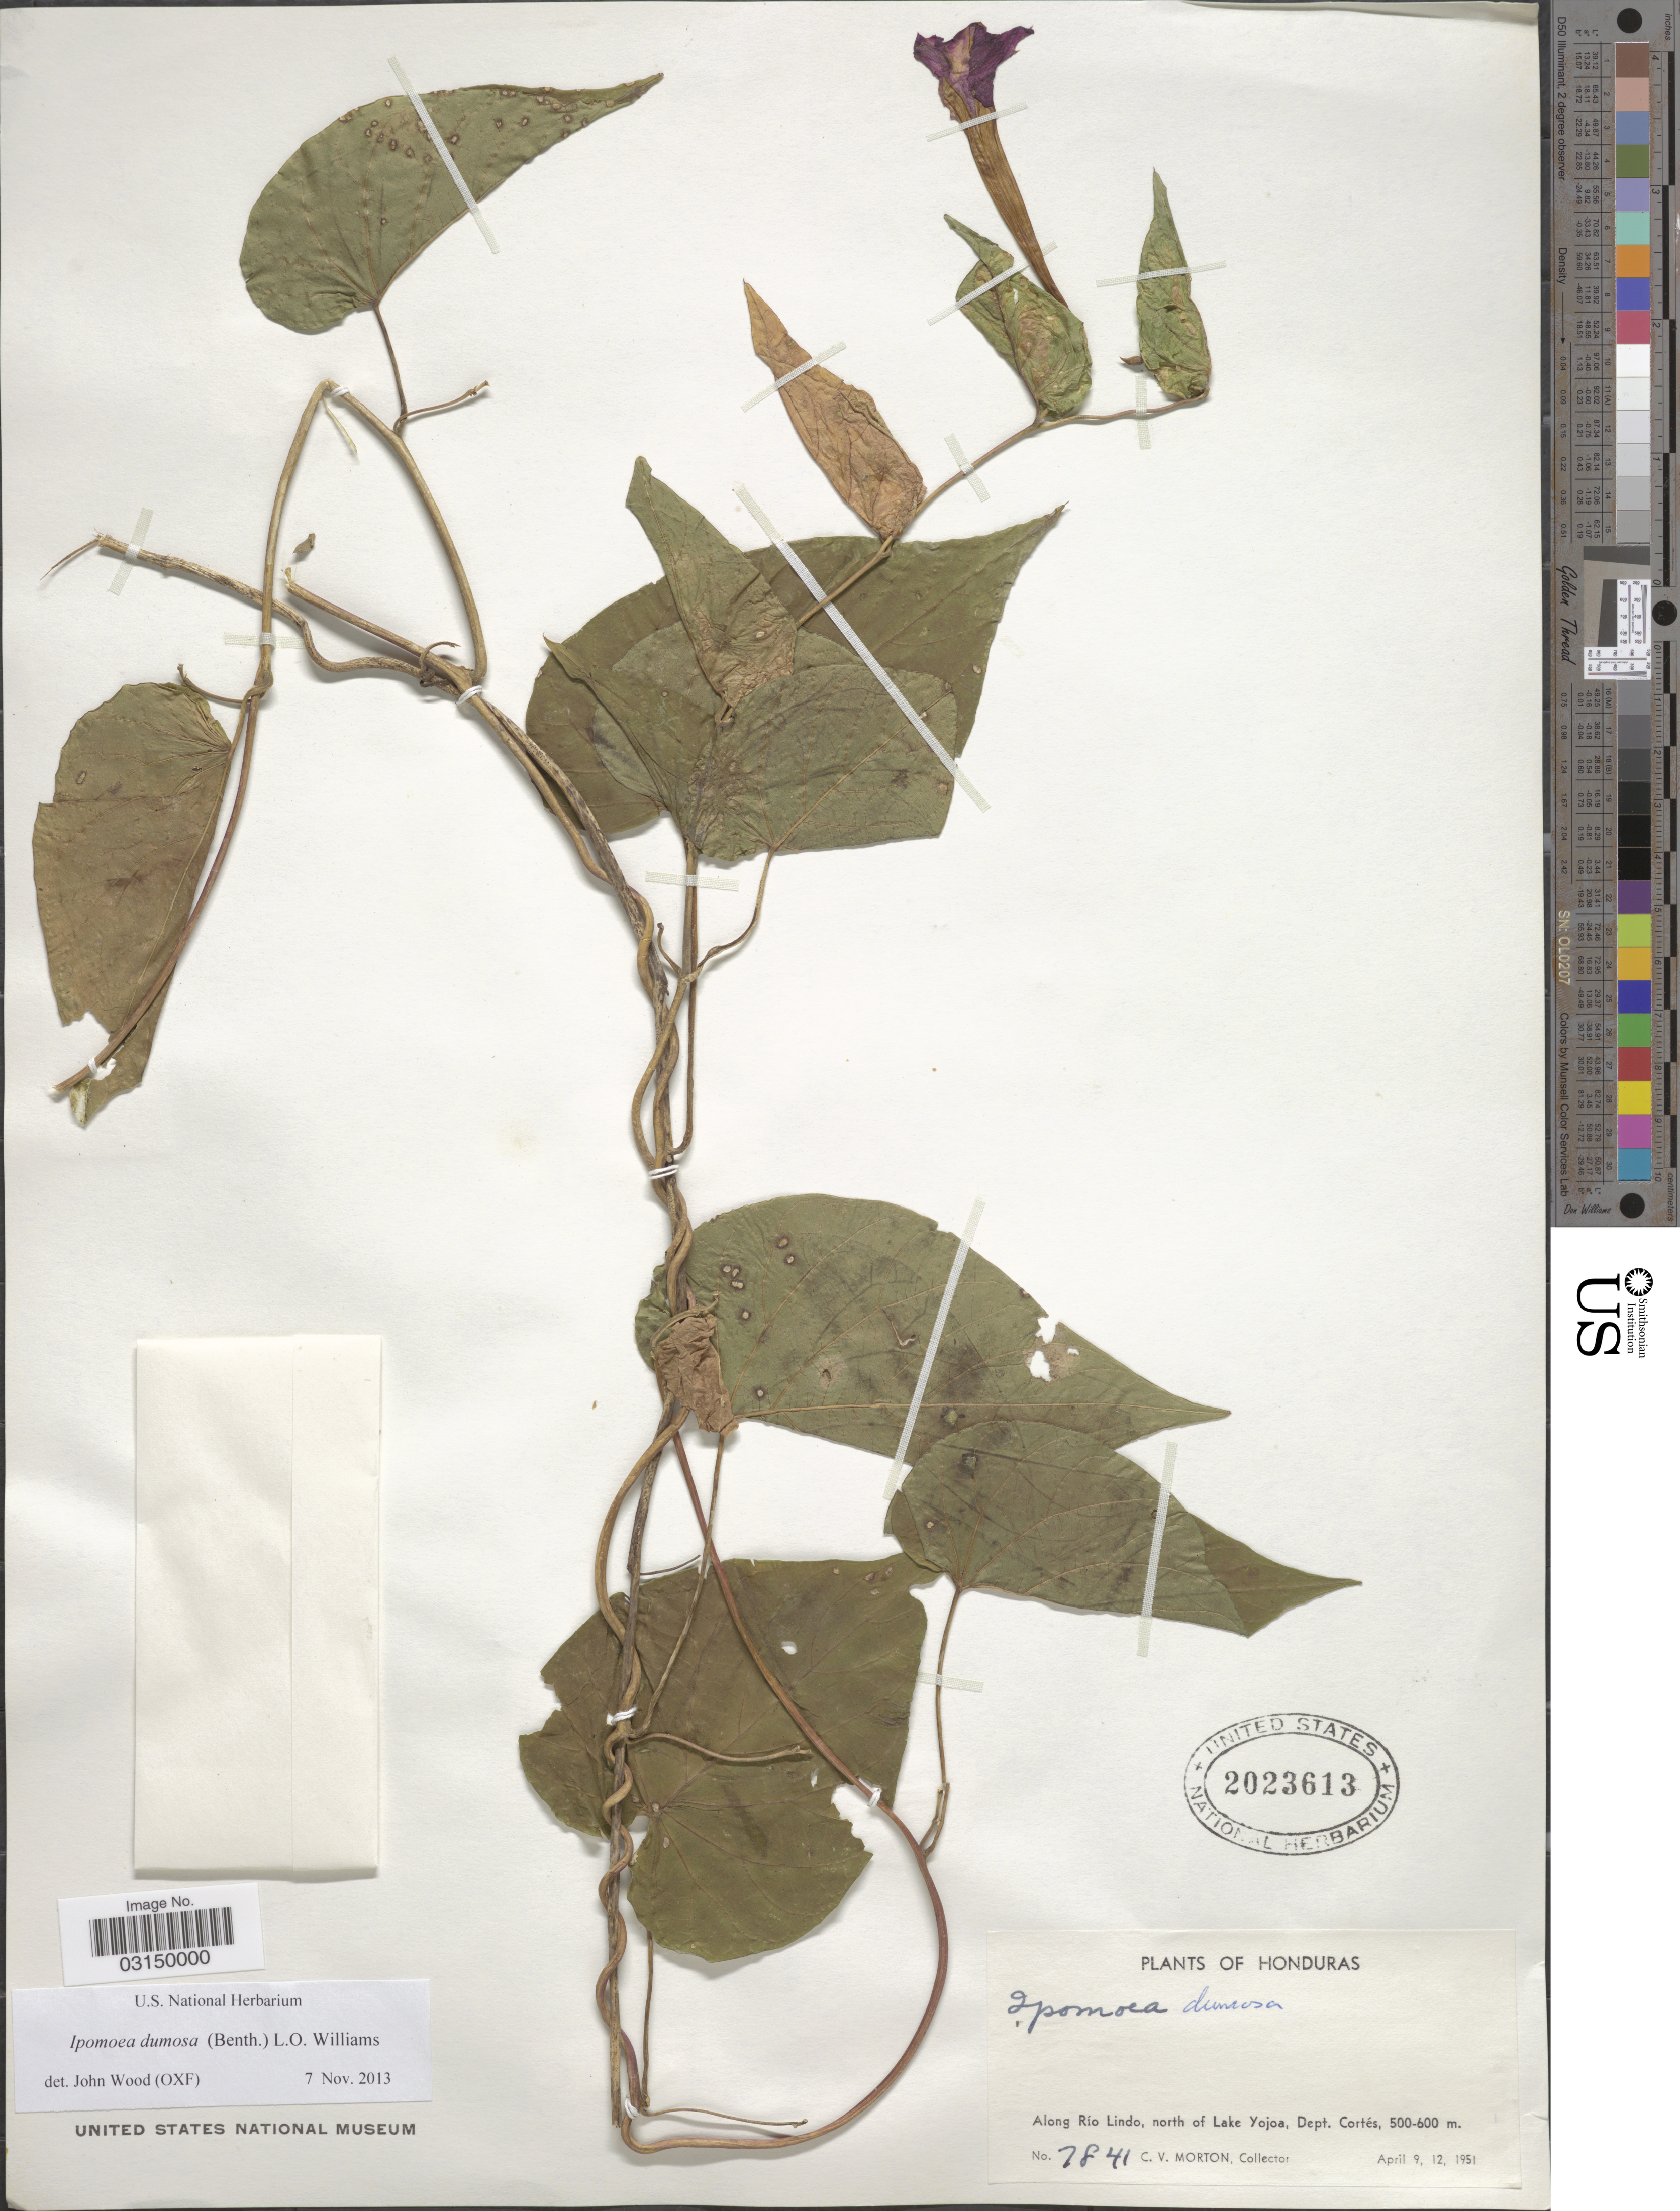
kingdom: Plantae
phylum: Tracheophyta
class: Magnoliopsida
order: Solanales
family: Convolvulaceae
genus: Ipomoea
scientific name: Ipomoea dumosa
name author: (Benth.) L.O. Williams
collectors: C. V. Morton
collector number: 7841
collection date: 1951-04-09/1951-04-12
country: Honduras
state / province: Cortés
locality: Along Río Lindo, north of Lake Yojoa, Dept. Cortés.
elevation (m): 500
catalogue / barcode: US 2023613